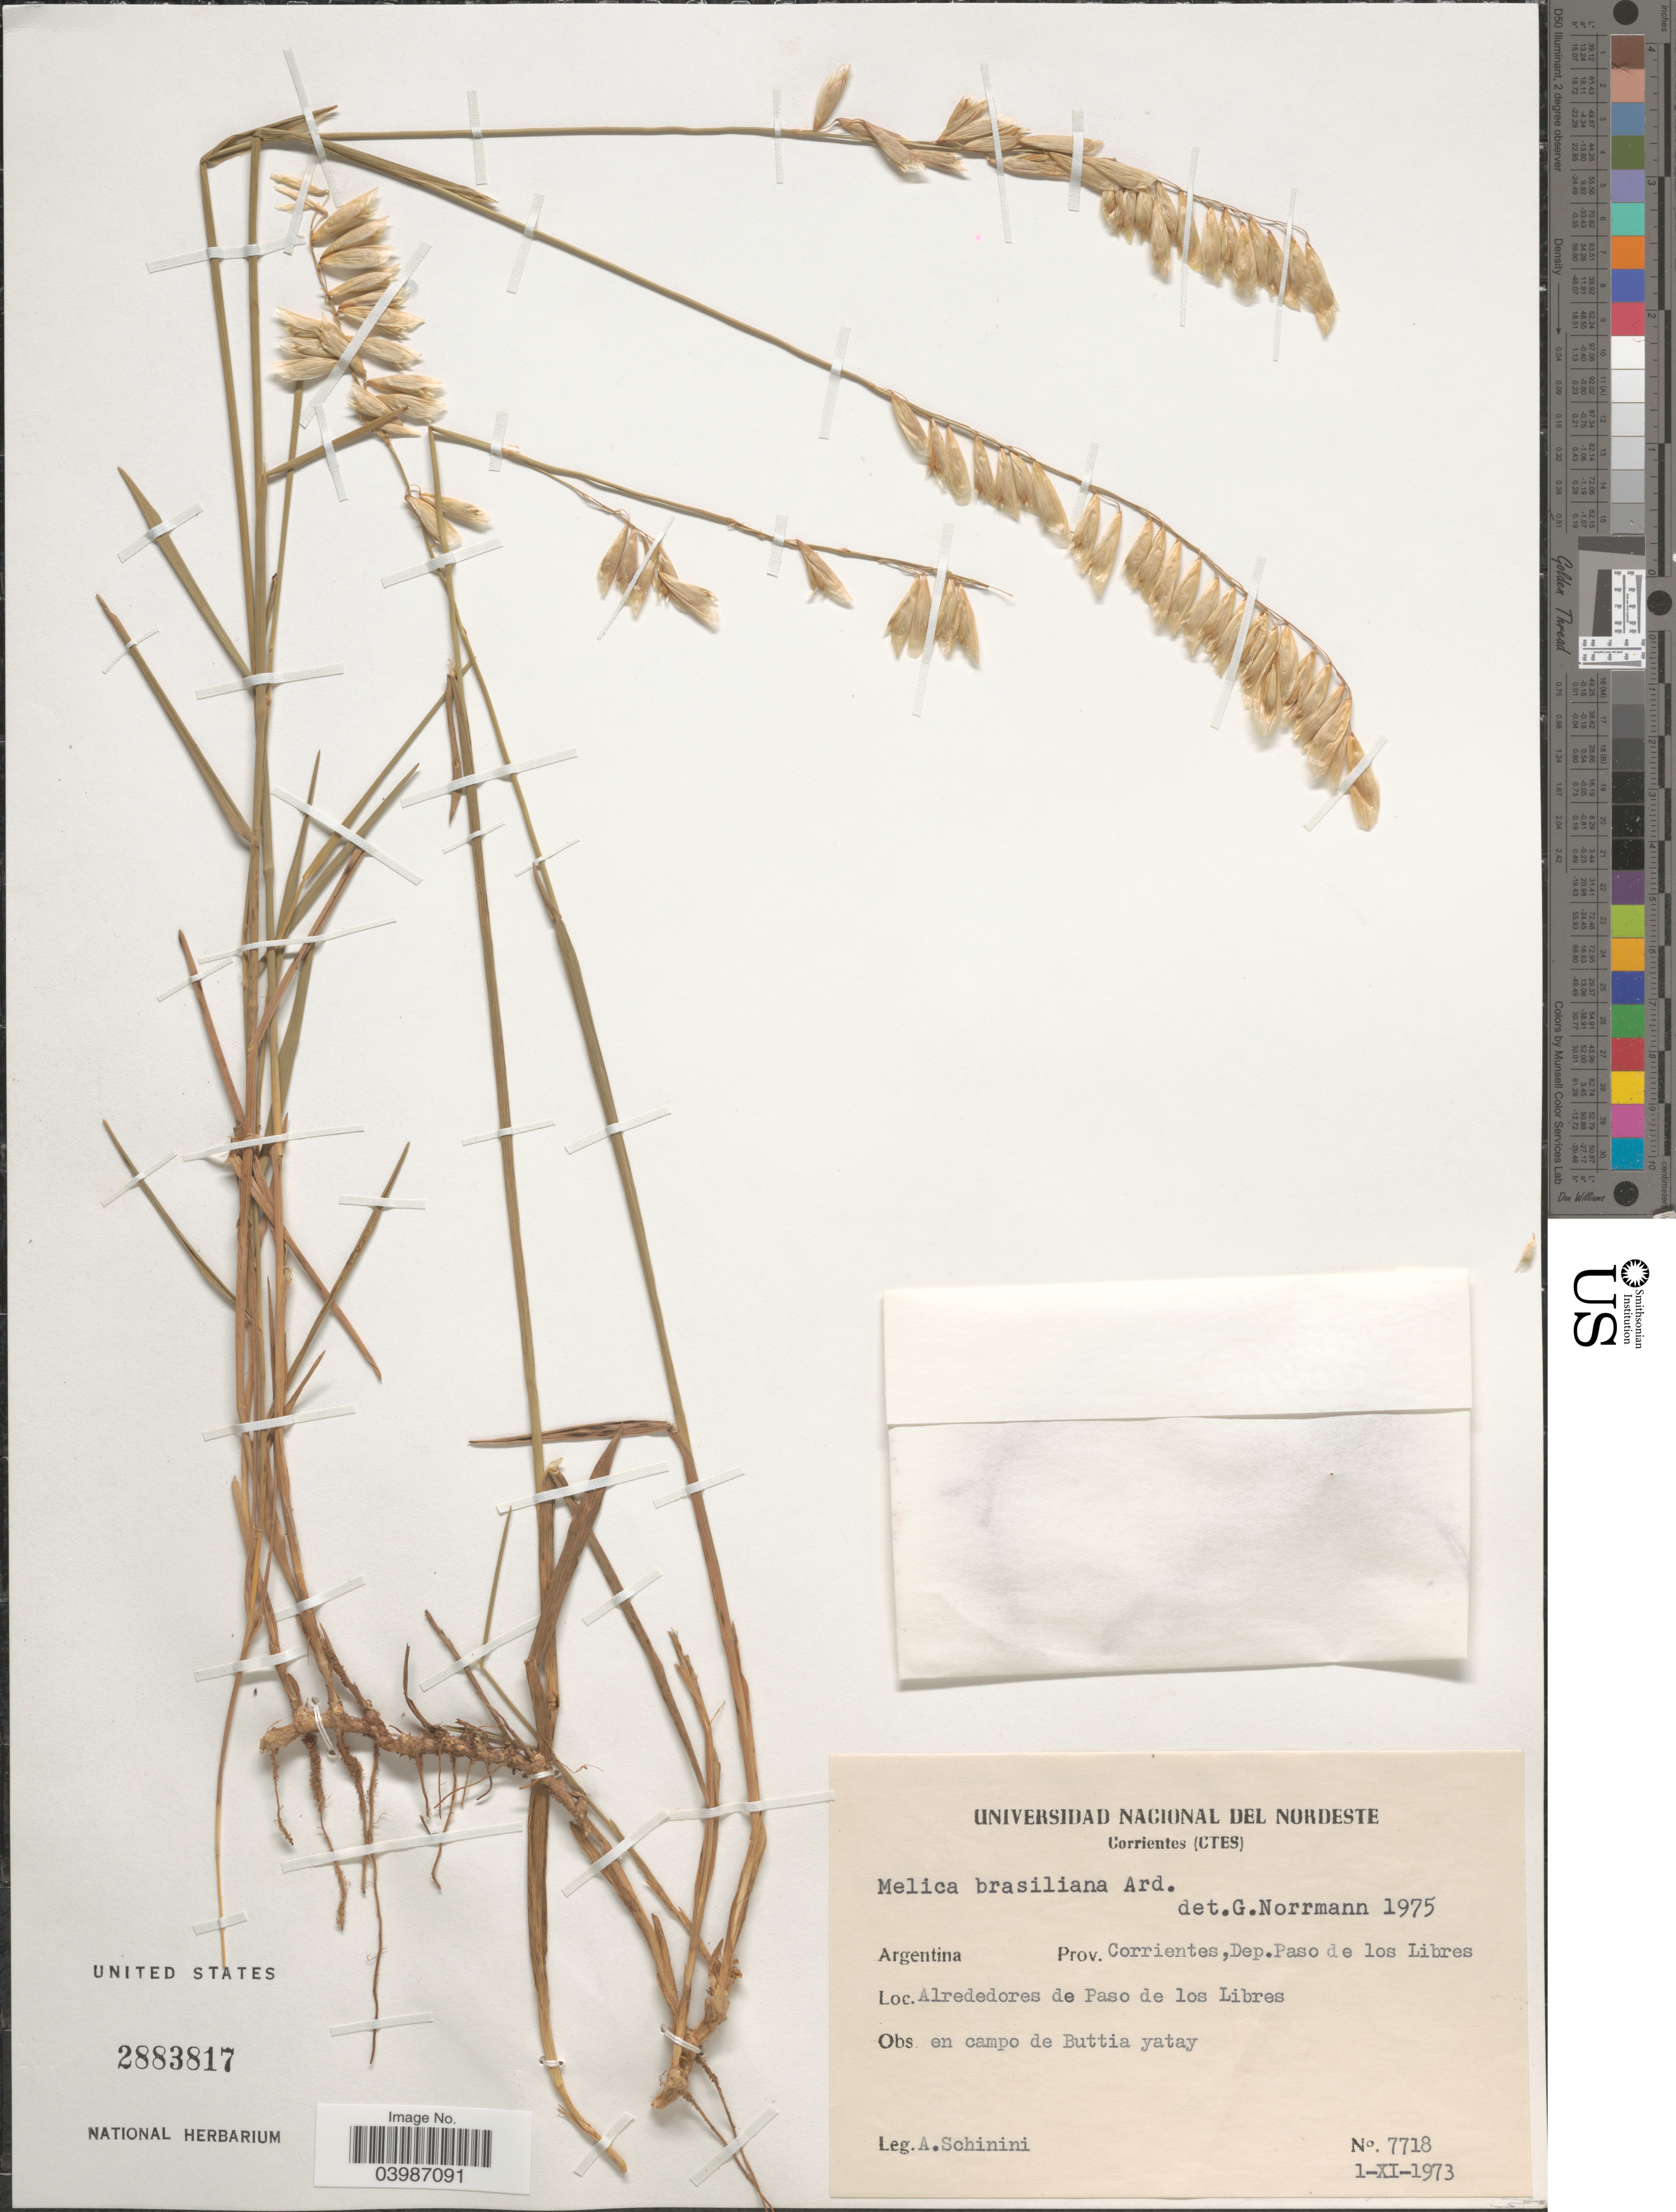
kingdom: Plantae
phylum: Tracheophyta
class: Liliopsida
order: Poales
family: Poaceae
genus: Melica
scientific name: Melica brasiliana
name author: Ard.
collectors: A. Schinini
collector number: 7718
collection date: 1973-11-01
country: Argentina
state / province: Corrientes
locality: Dep.Paso de los Libres. Alrededores de Paso de los Libres.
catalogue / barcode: US 2883817